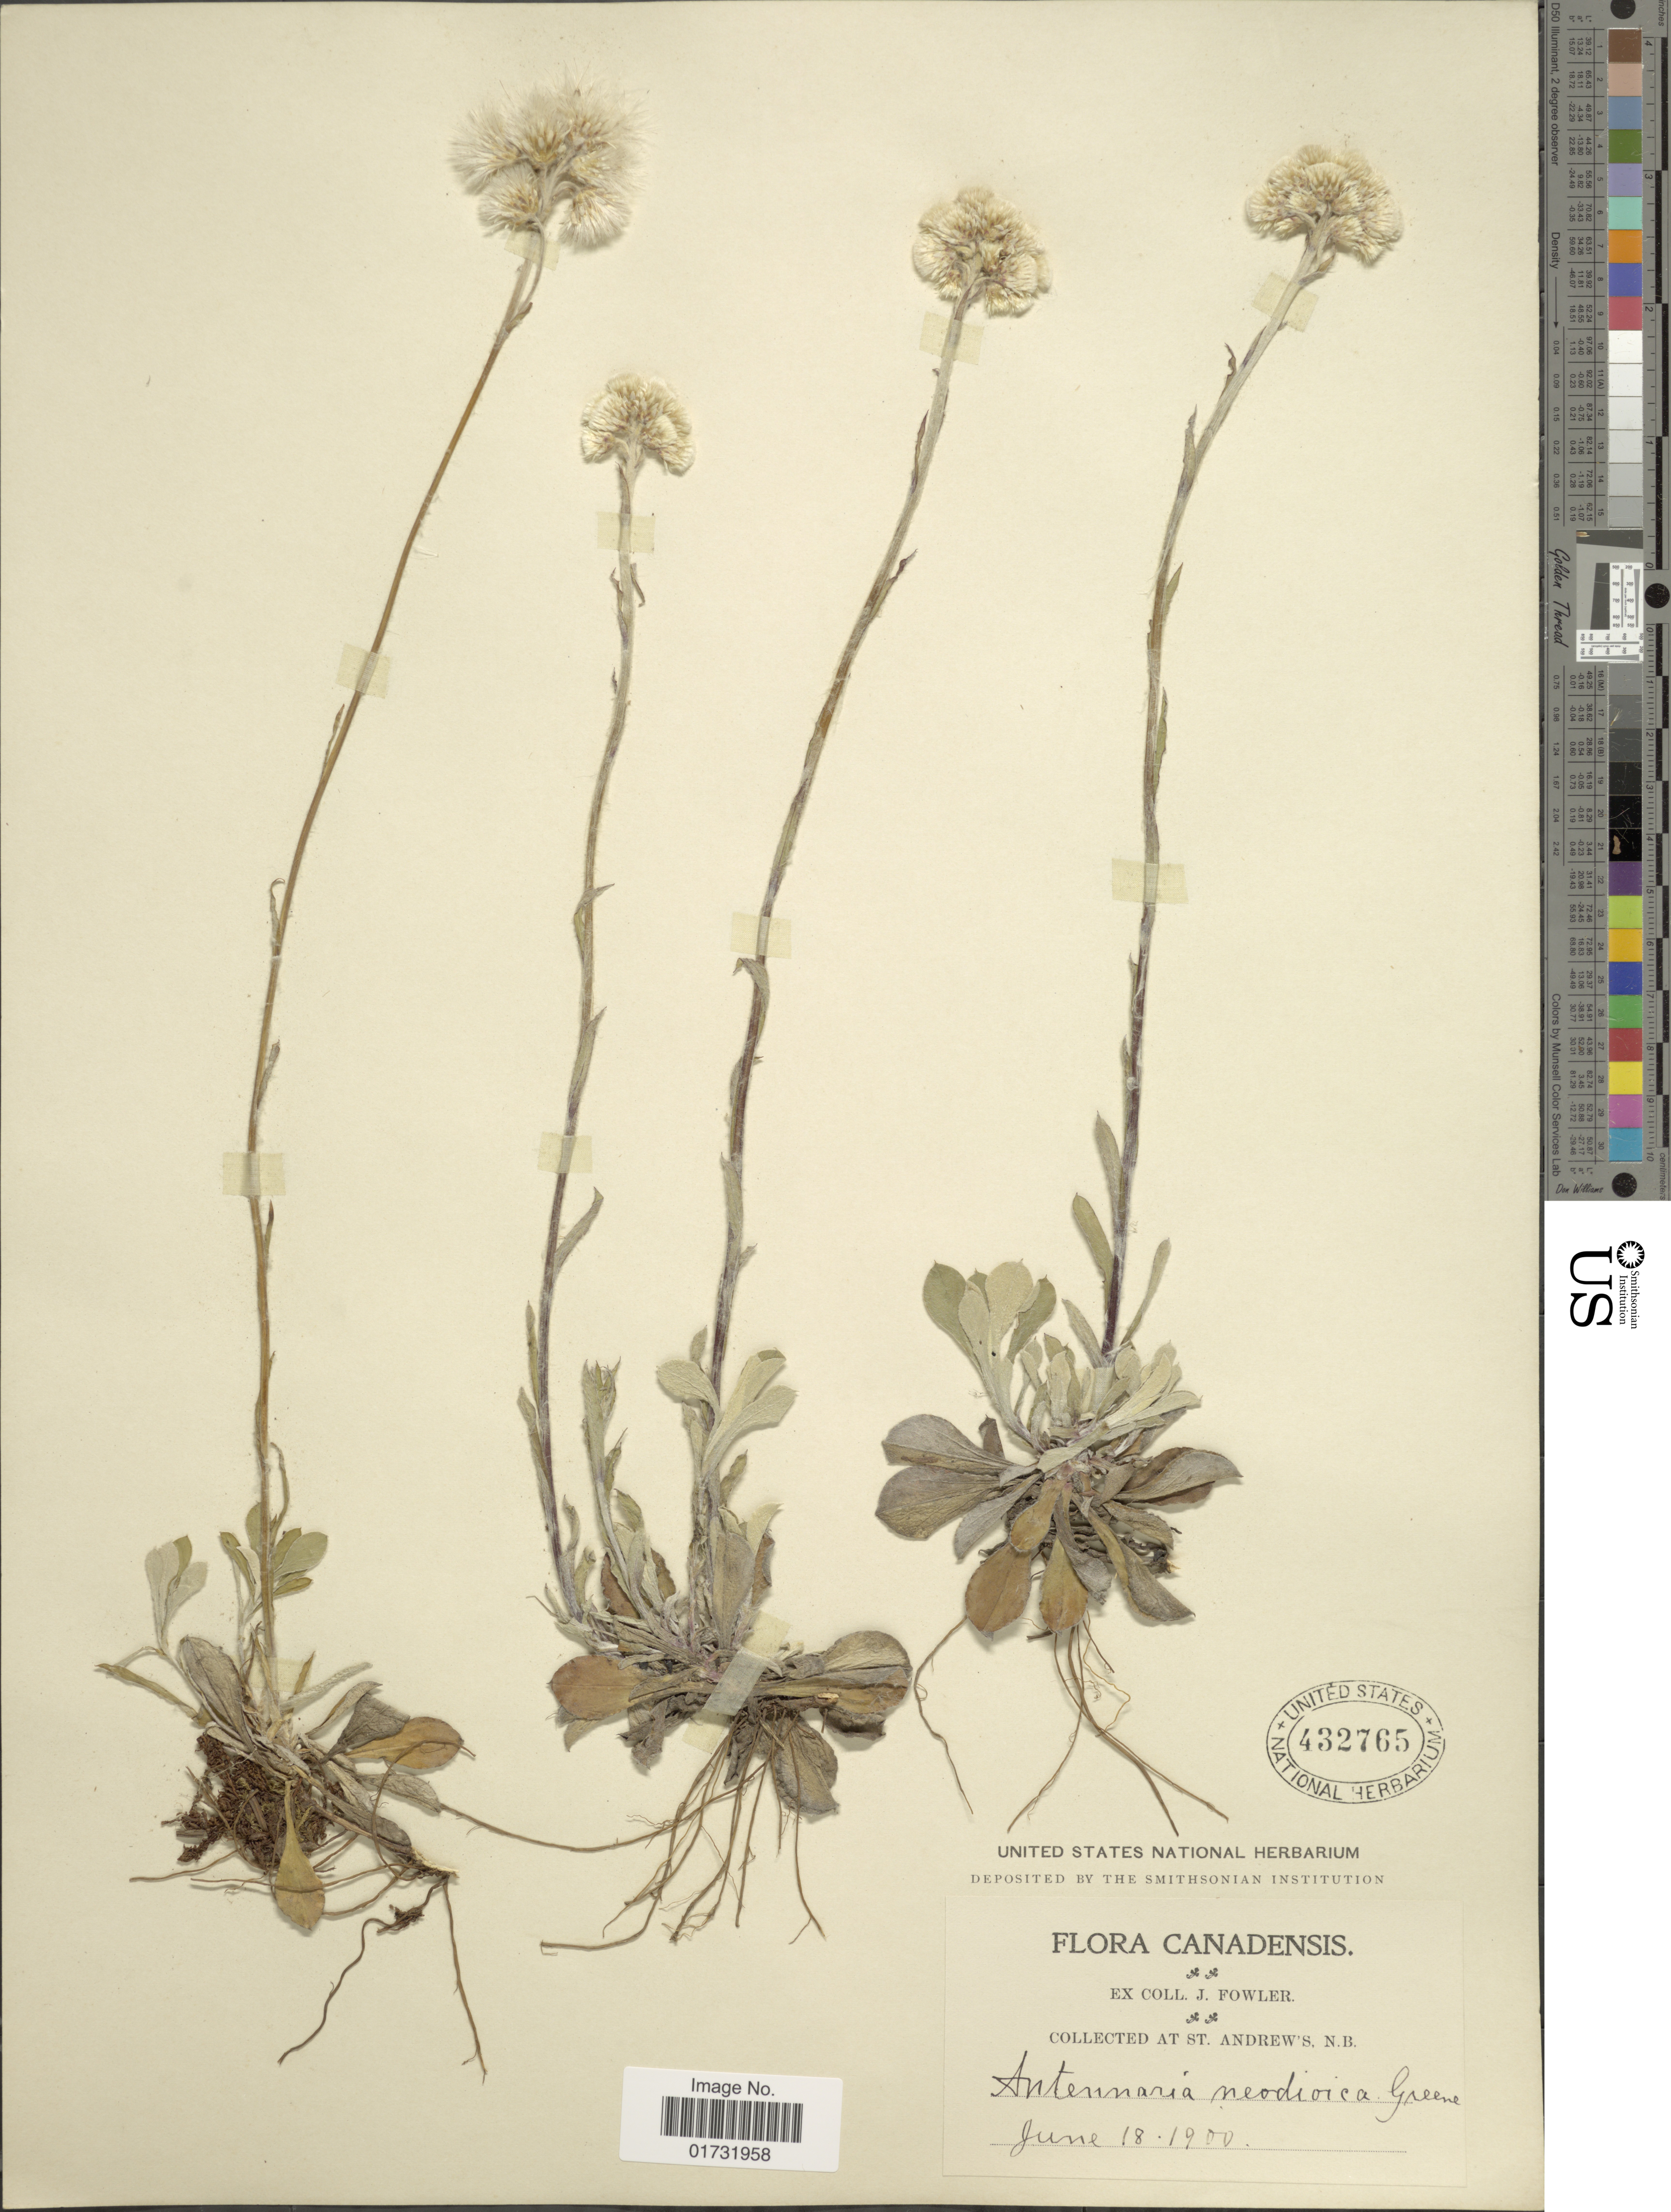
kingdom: Plantae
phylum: Tracheophyta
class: Magnoliopsida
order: Asterales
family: Asteraceae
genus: Antennaria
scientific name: Antennaria neodioica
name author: Greene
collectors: J. P. Fowler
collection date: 1900-06-18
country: Canada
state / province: New Brunswick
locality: St. Andrew's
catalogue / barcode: US 432765